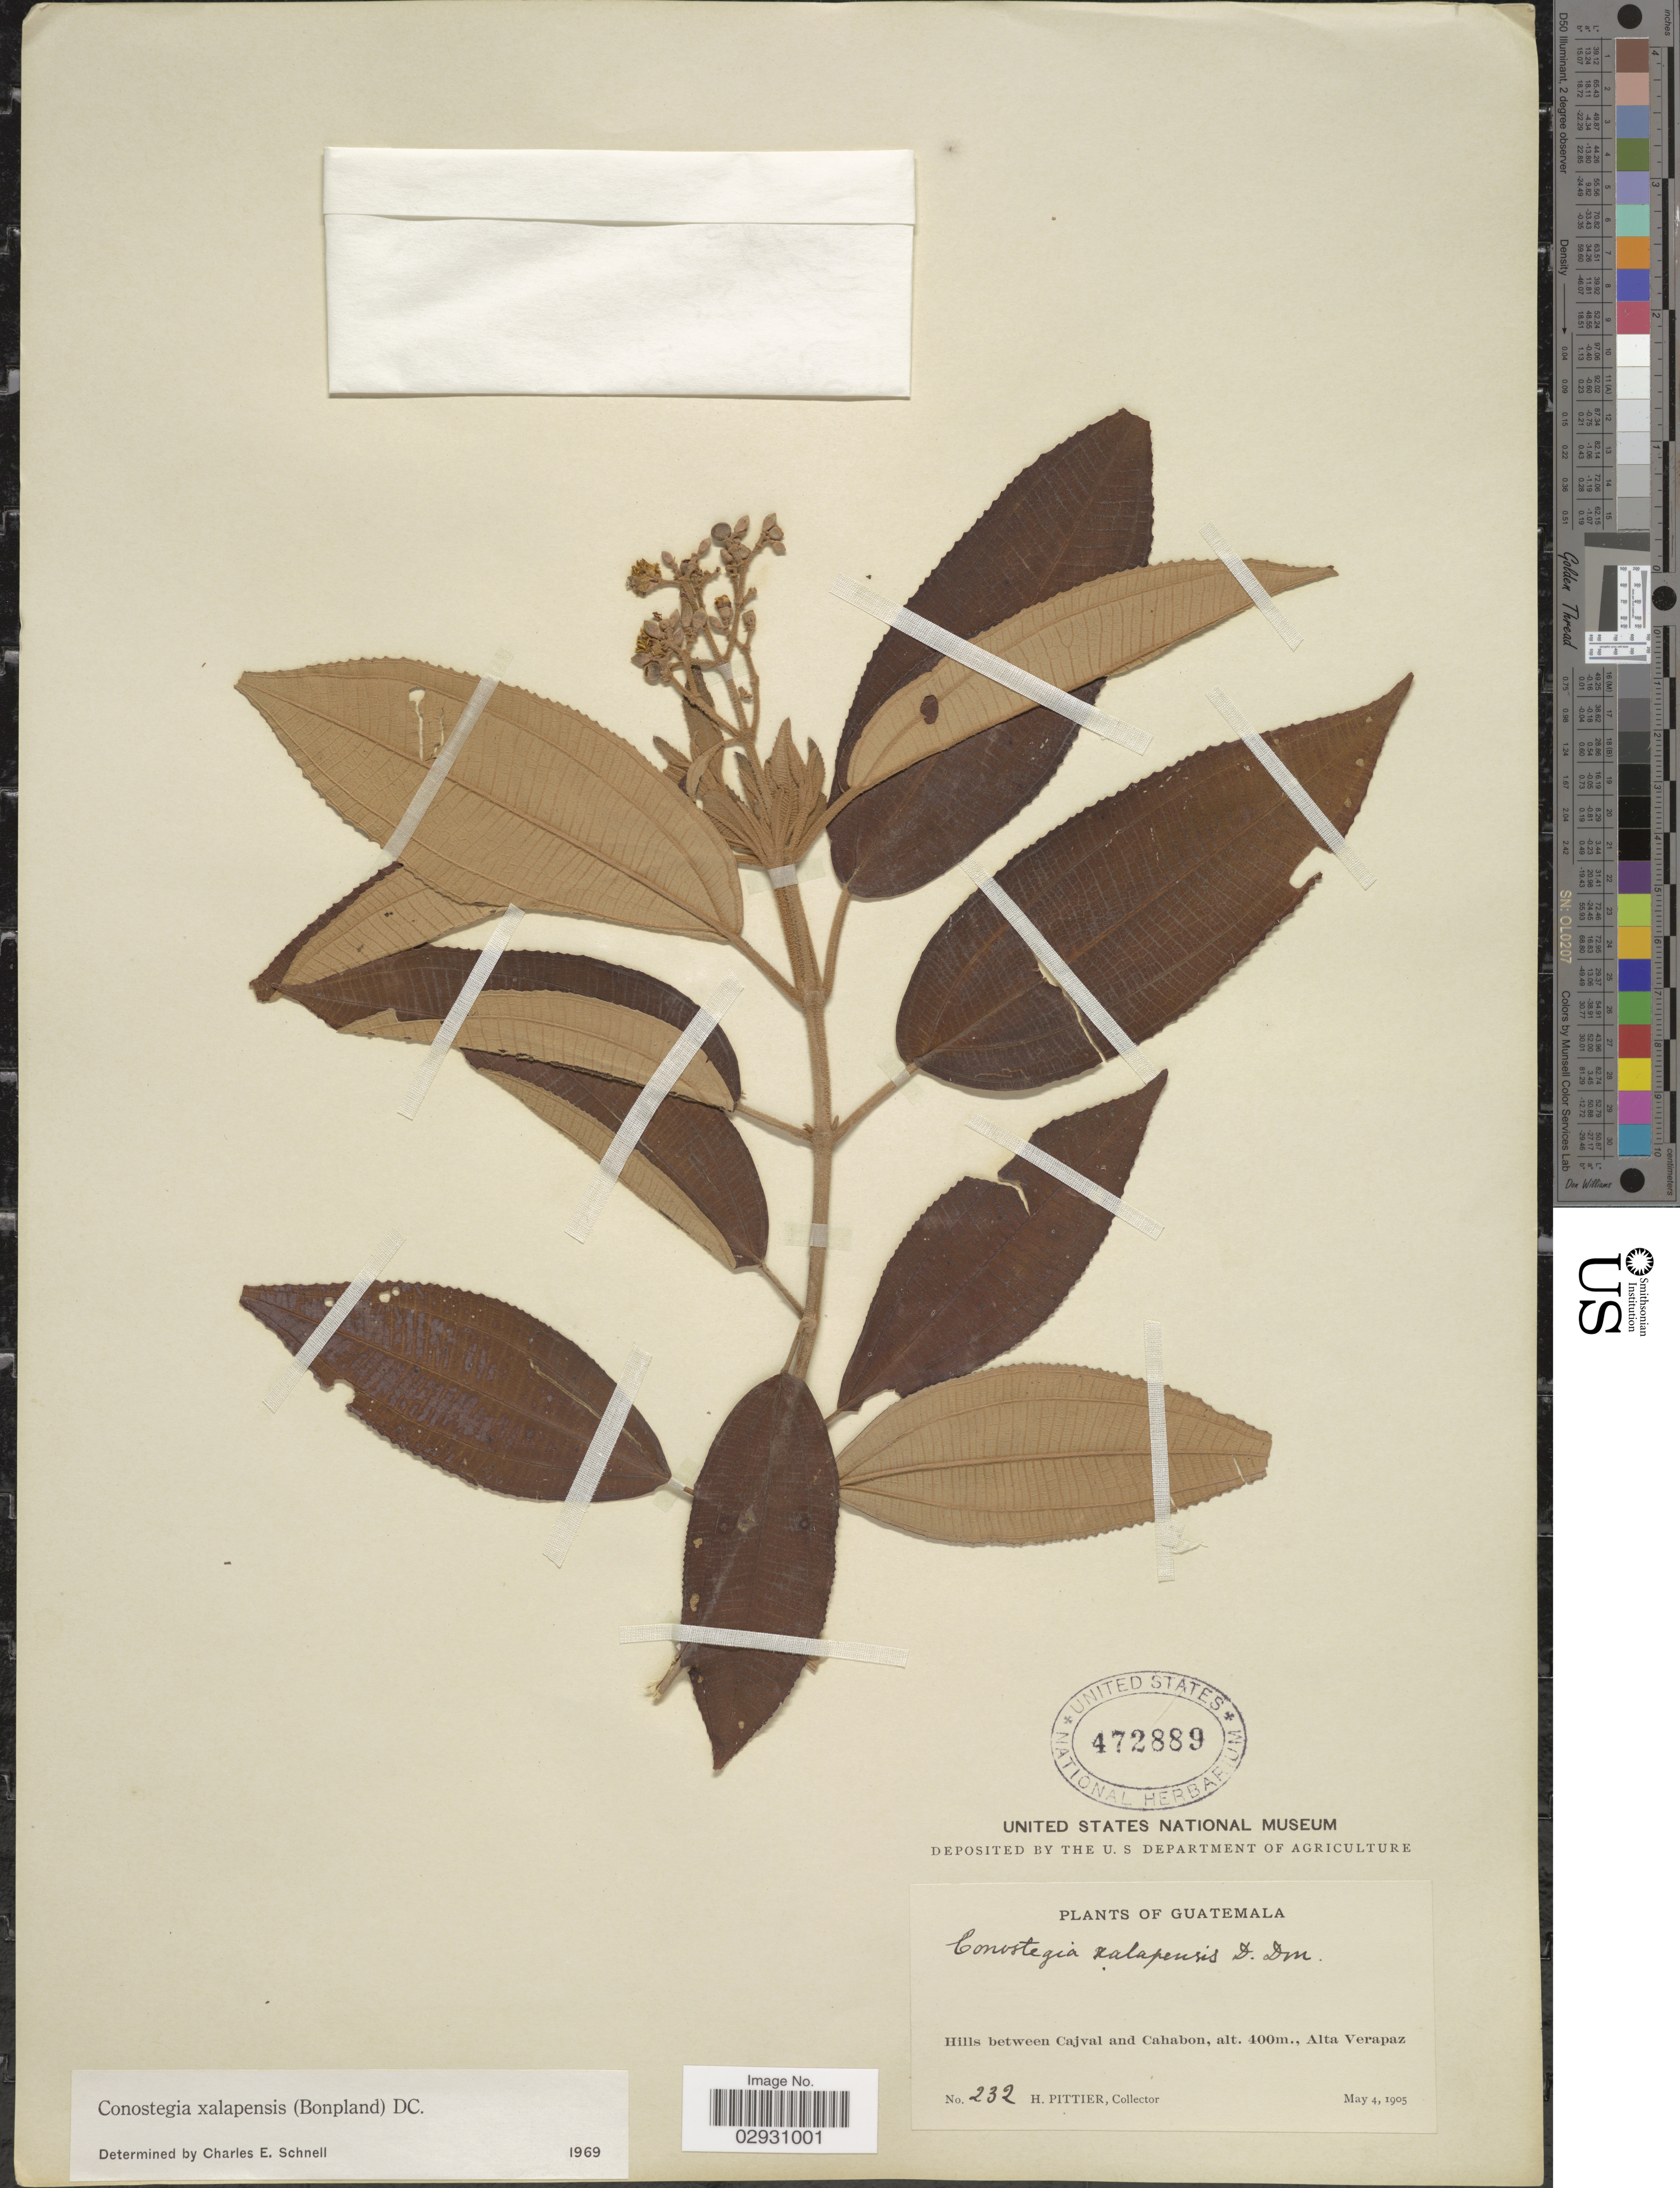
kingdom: Plantae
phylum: Tracheophyta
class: Magnoliopsida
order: Myrtales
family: Melastomataceae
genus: Conostegia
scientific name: Conostegia quadrangularis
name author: Schltdl. ex Steud.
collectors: H. F. Pittier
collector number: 232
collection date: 1905-05-04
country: Guatemala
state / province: Alta Verapaz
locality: Hills between Cajval and Cahabon.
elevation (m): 400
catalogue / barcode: US 472889